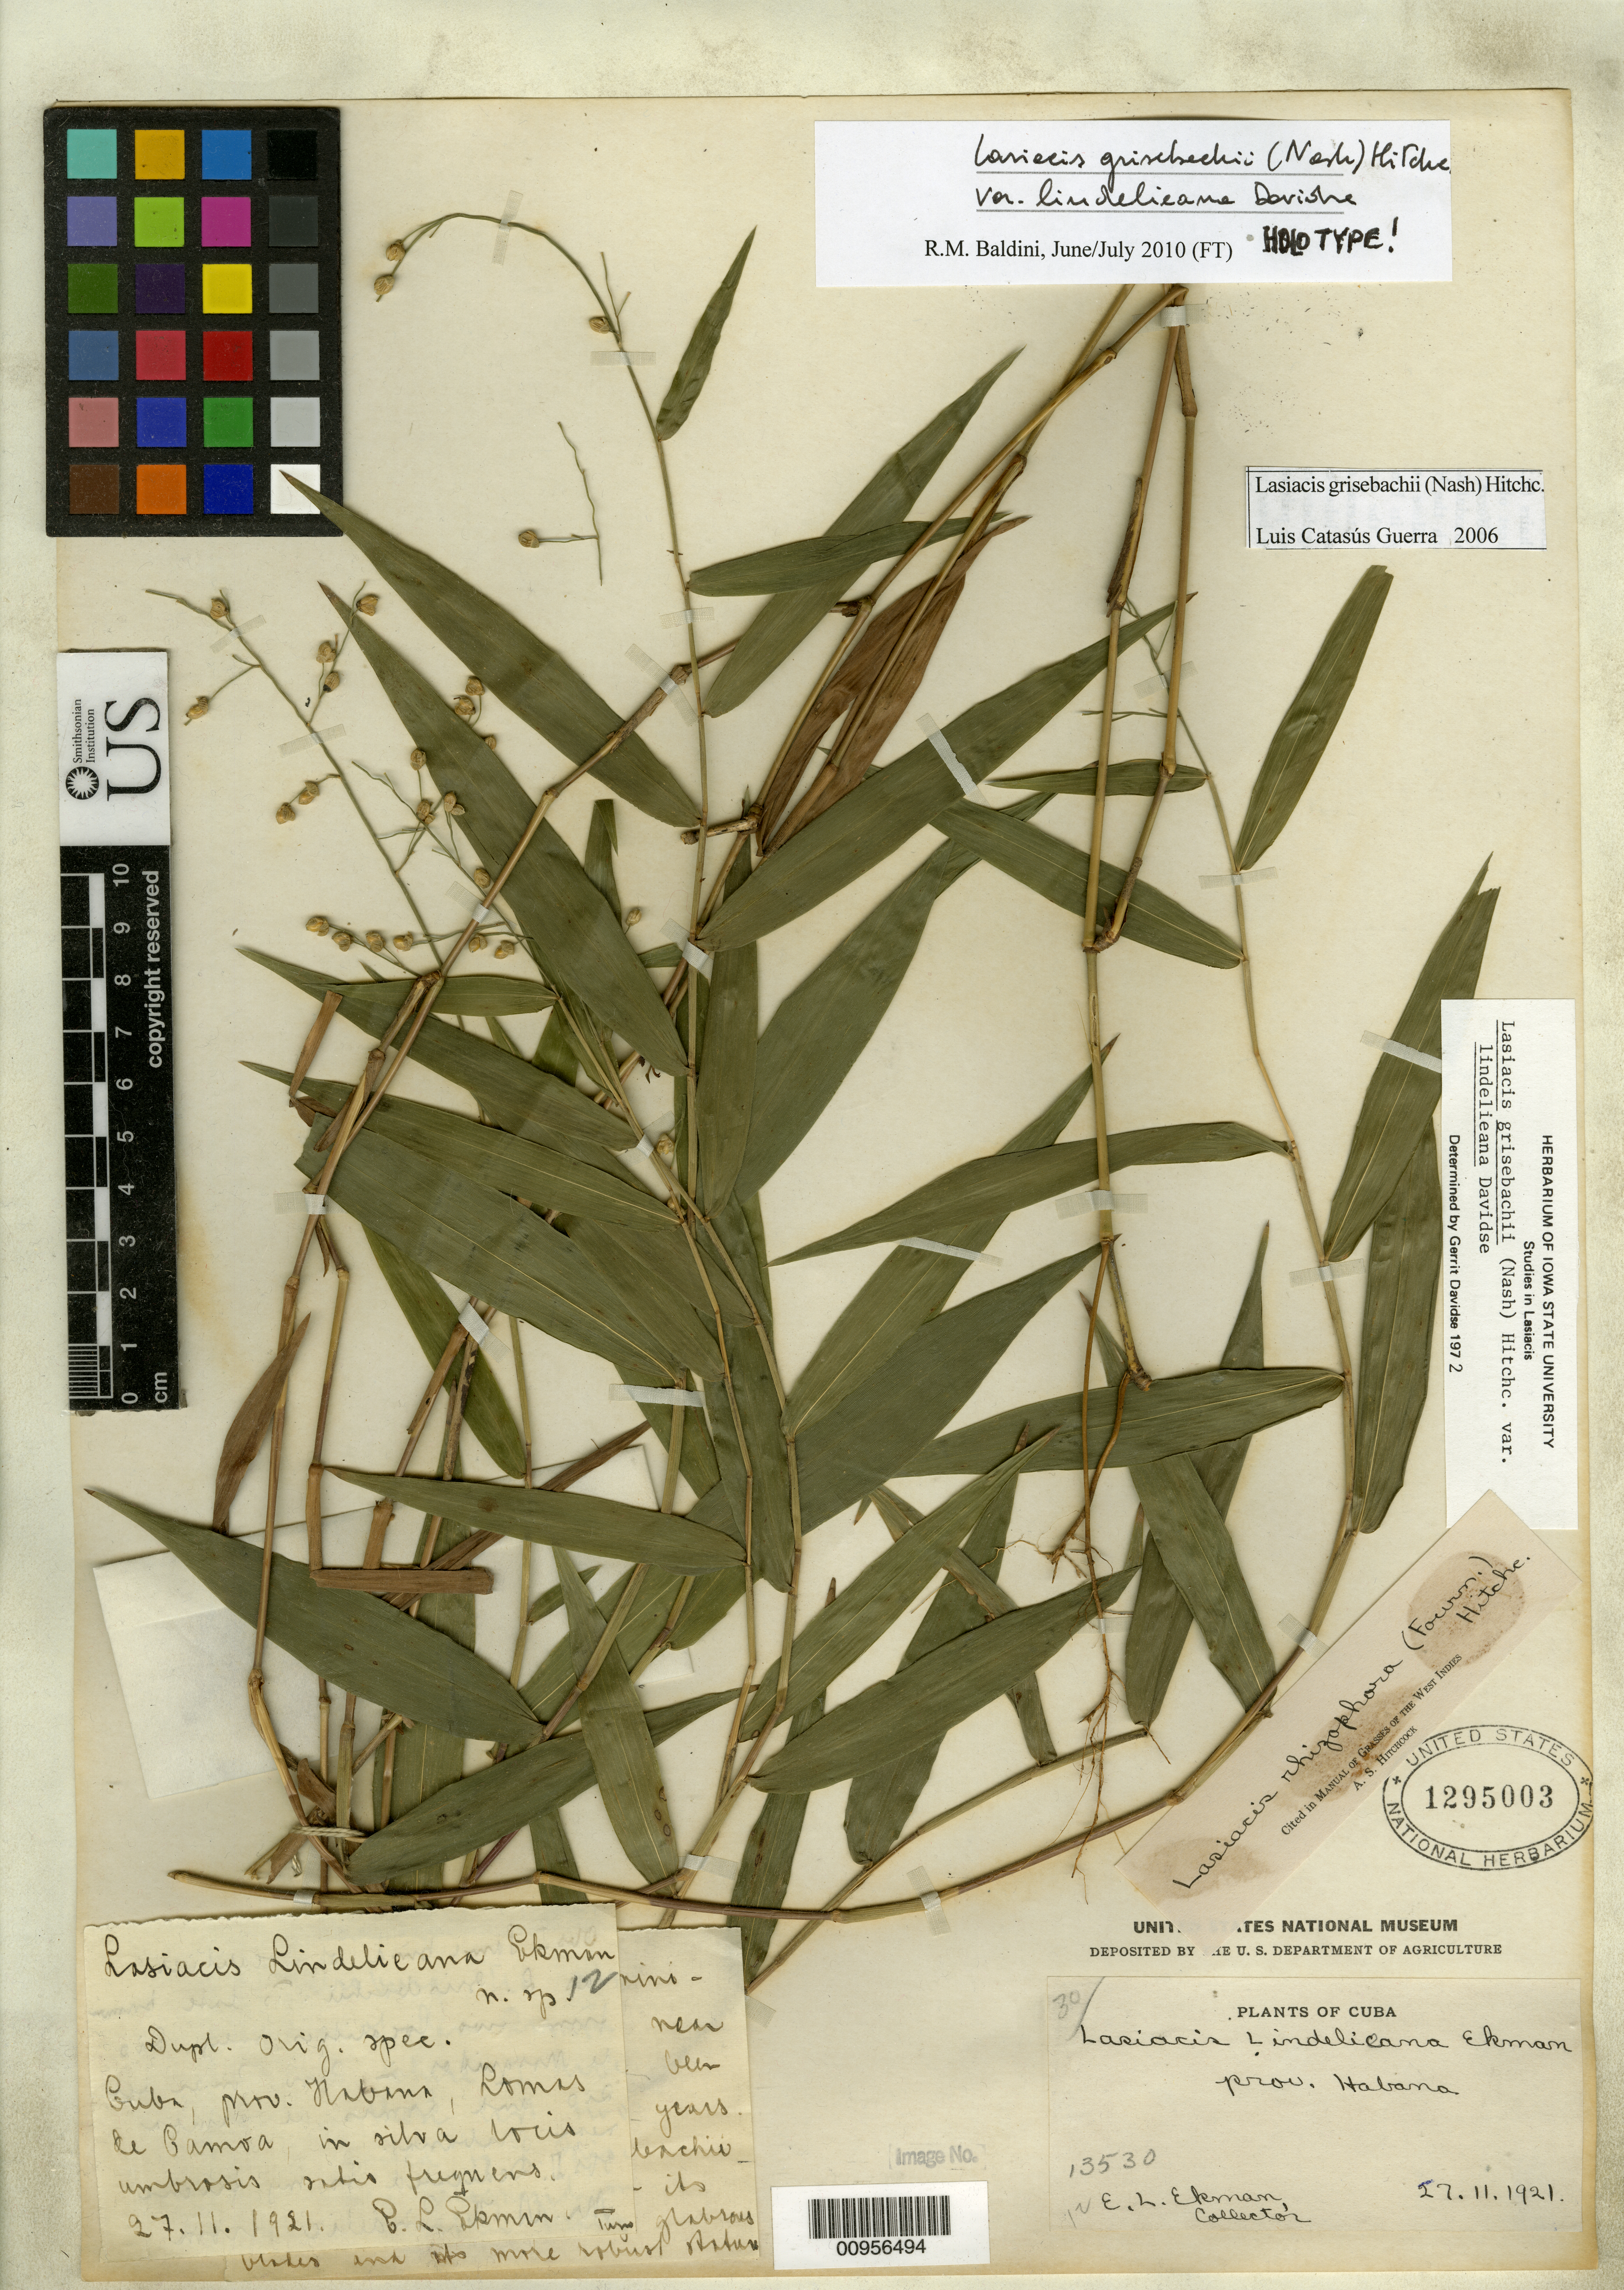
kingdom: Plantae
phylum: Tracheophyta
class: Liliopsida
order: Poales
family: Poaceae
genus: Lasiacis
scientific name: Lasiacis grisebachii var. lindelieana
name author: Davidse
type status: Holotype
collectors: E. L. Ekman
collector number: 13530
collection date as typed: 27 Nov 1921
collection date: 1921-11-27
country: Cuba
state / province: La Habana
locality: Prov. Habana, Lomas de Camoa.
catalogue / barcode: US 1295003